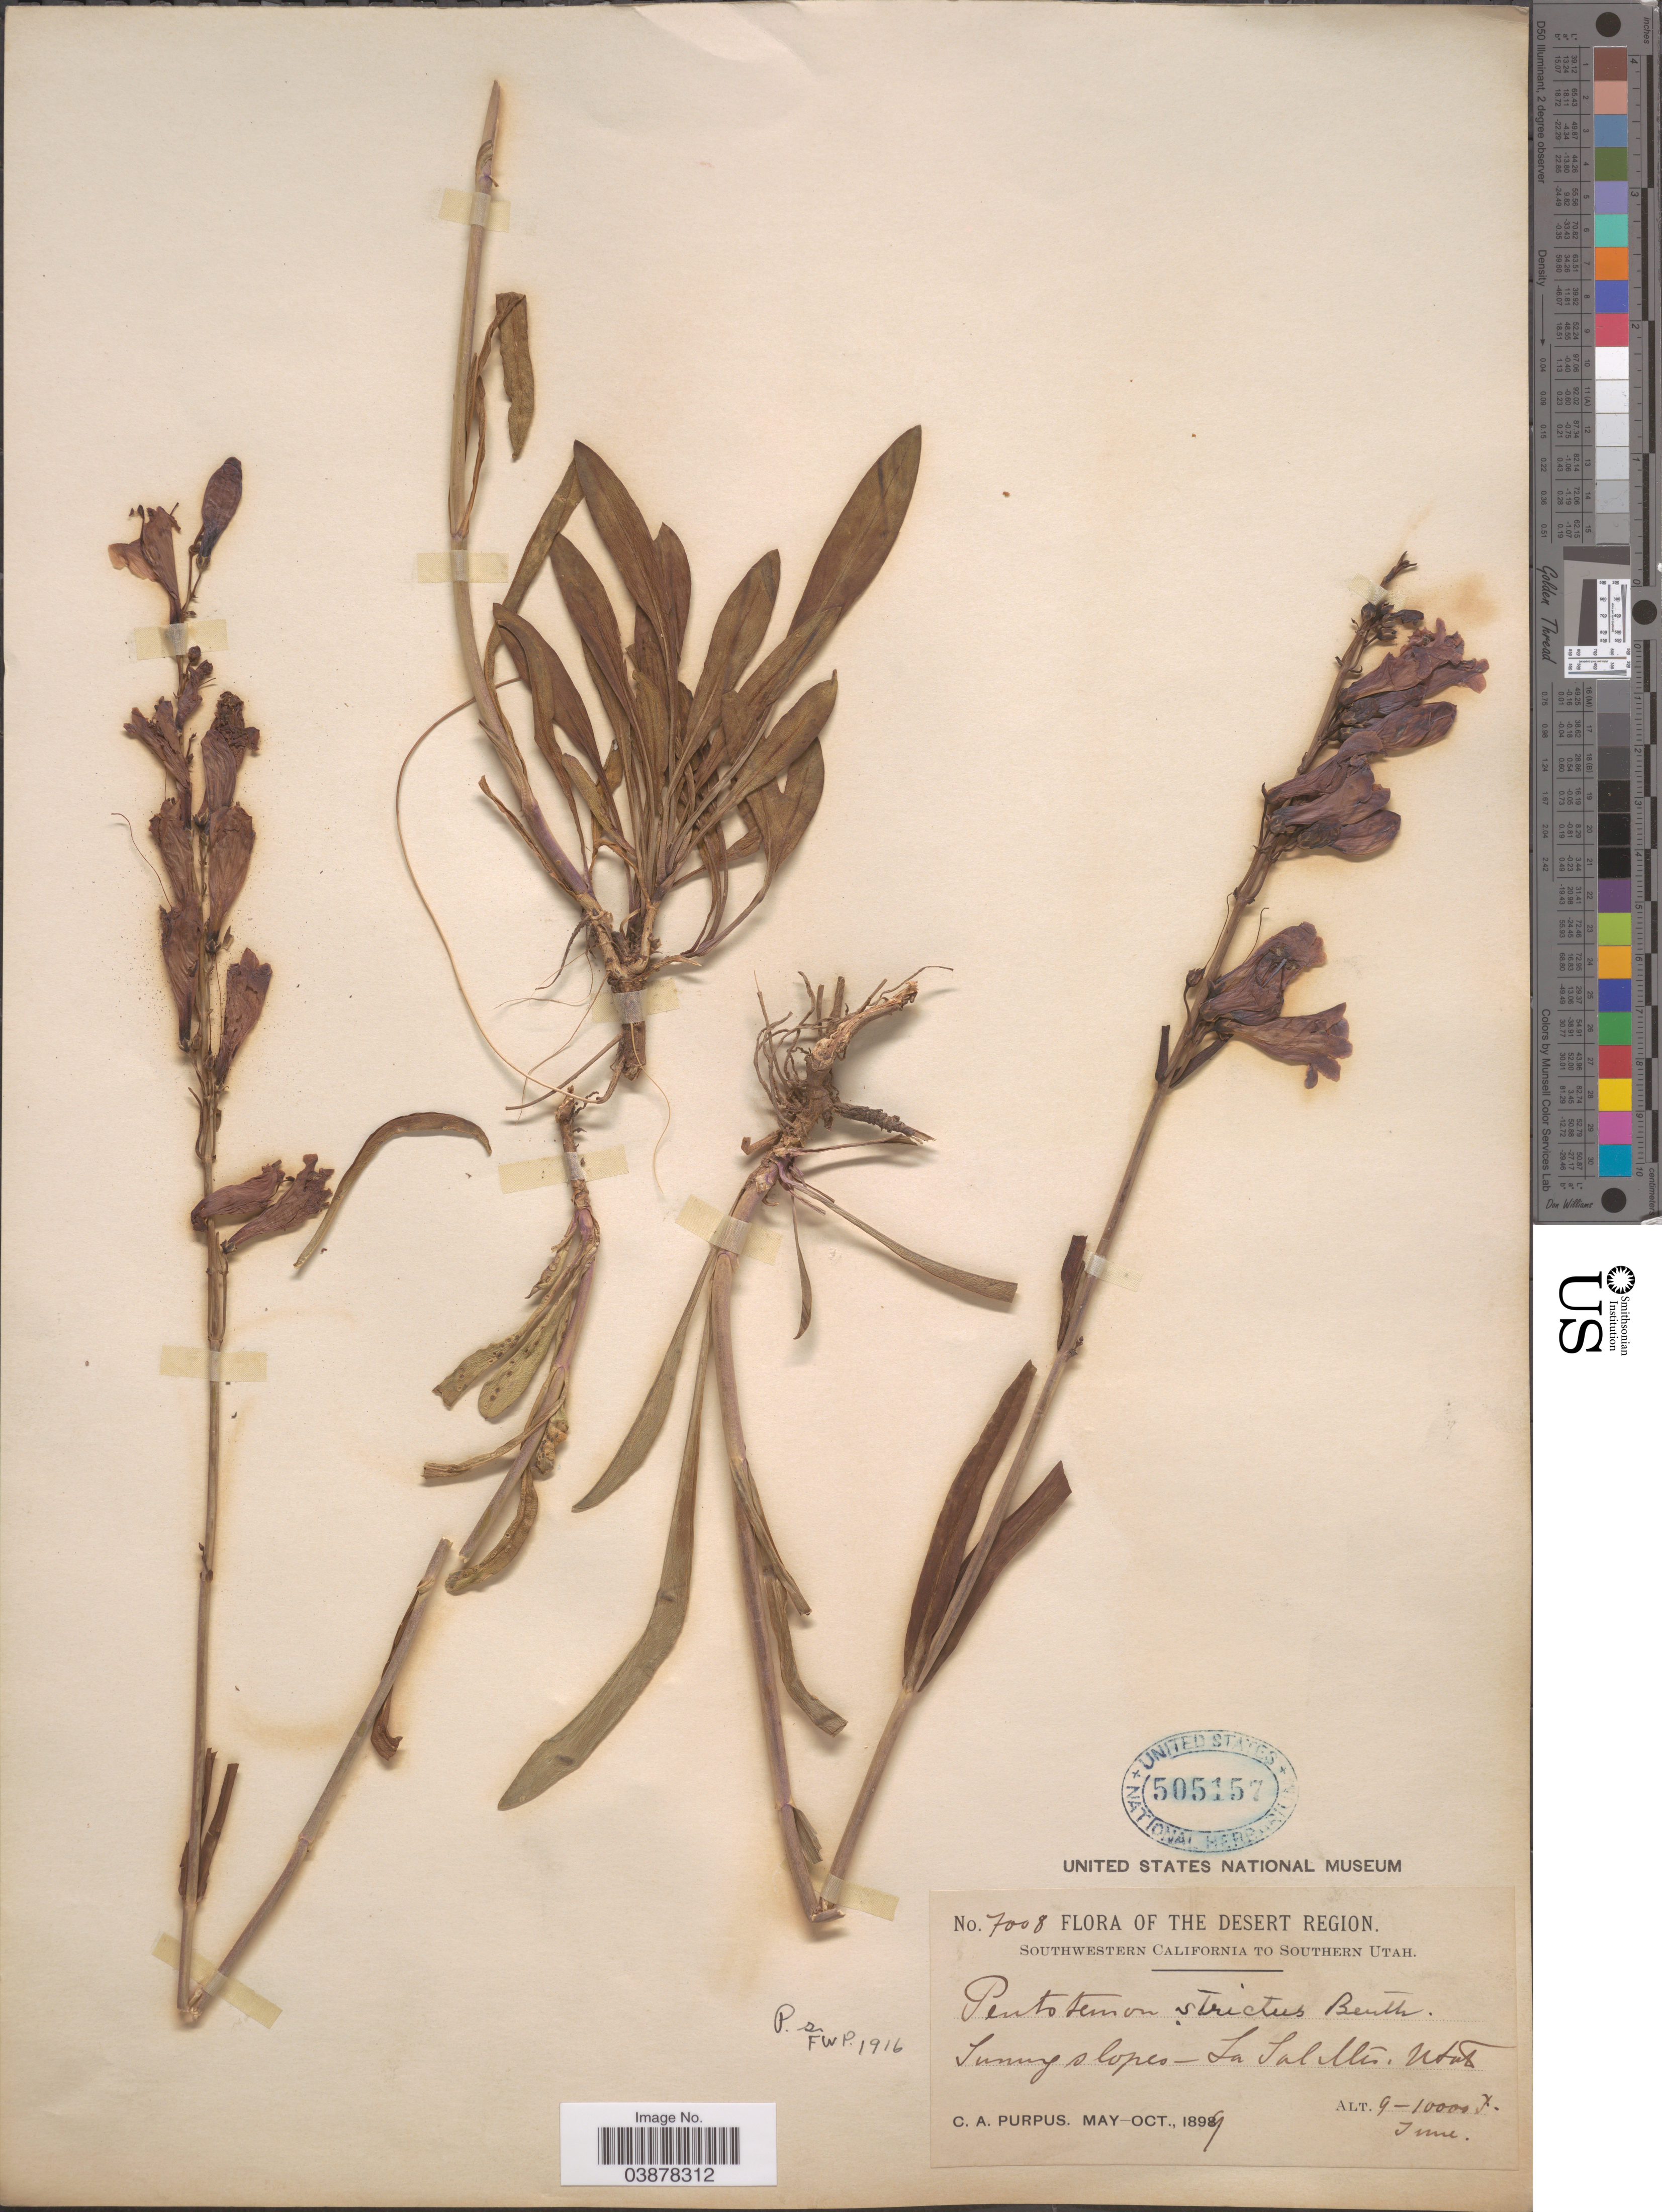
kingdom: Plantae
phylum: Tracheophyta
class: Magnoliopsida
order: Lamiales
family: Plantaginaceae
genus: Penstemon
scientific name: Penstemon strictus subsp. strictus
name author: Benth.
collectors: C. A. Purpus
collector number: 7008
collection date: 1899-06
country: United States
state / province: Utah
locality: The Desert Region. Southern Utah. Sunny slopes - La Sal Mts.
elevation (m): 2743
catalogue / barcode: US 505157